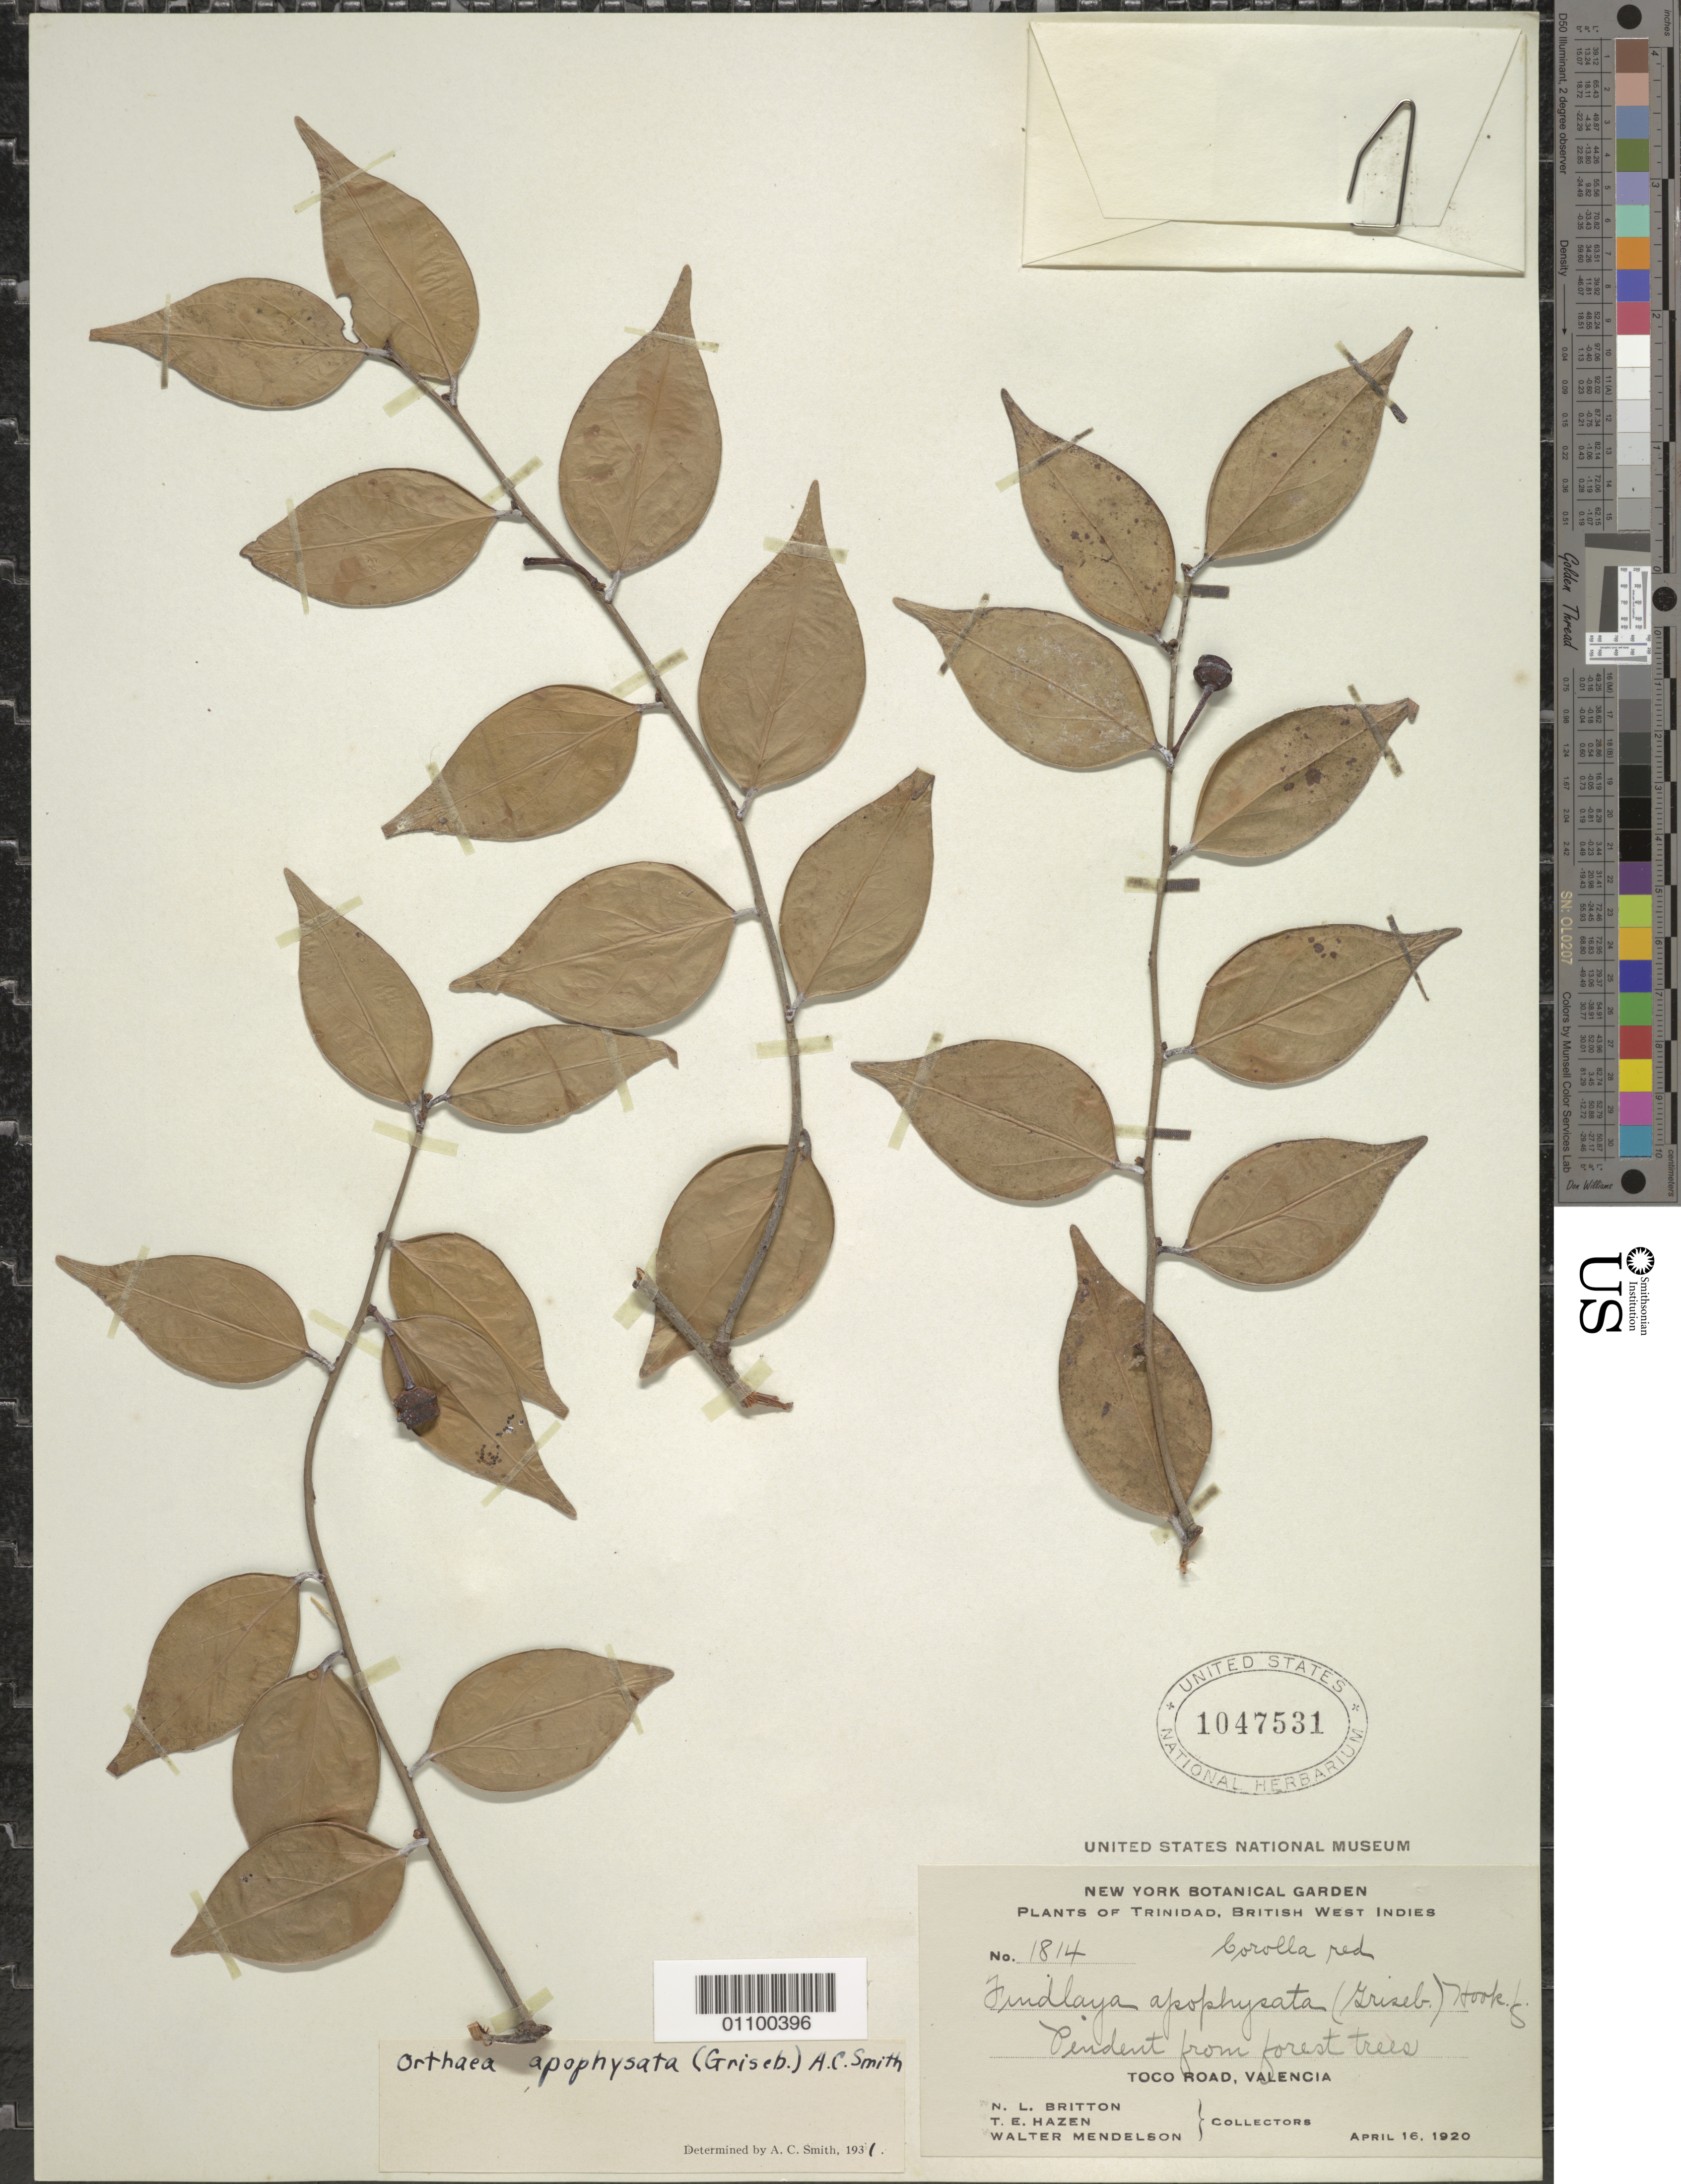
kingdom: Plantae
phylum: Tracheophyta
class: Magnoliopsida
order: Ericales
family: Ericaceae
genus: Orthaea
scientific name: Orthaea apophysata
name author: (Griseb.) A.C. Sm.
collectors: N. Britton, T. E. Hazen & W. Mendelson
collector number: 1814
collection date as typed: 16 Apr 1920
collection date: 1920-04-16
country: Trinidad and Tobago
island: Trinidad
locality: Toco Road, Valencia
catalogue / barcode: US 1047531